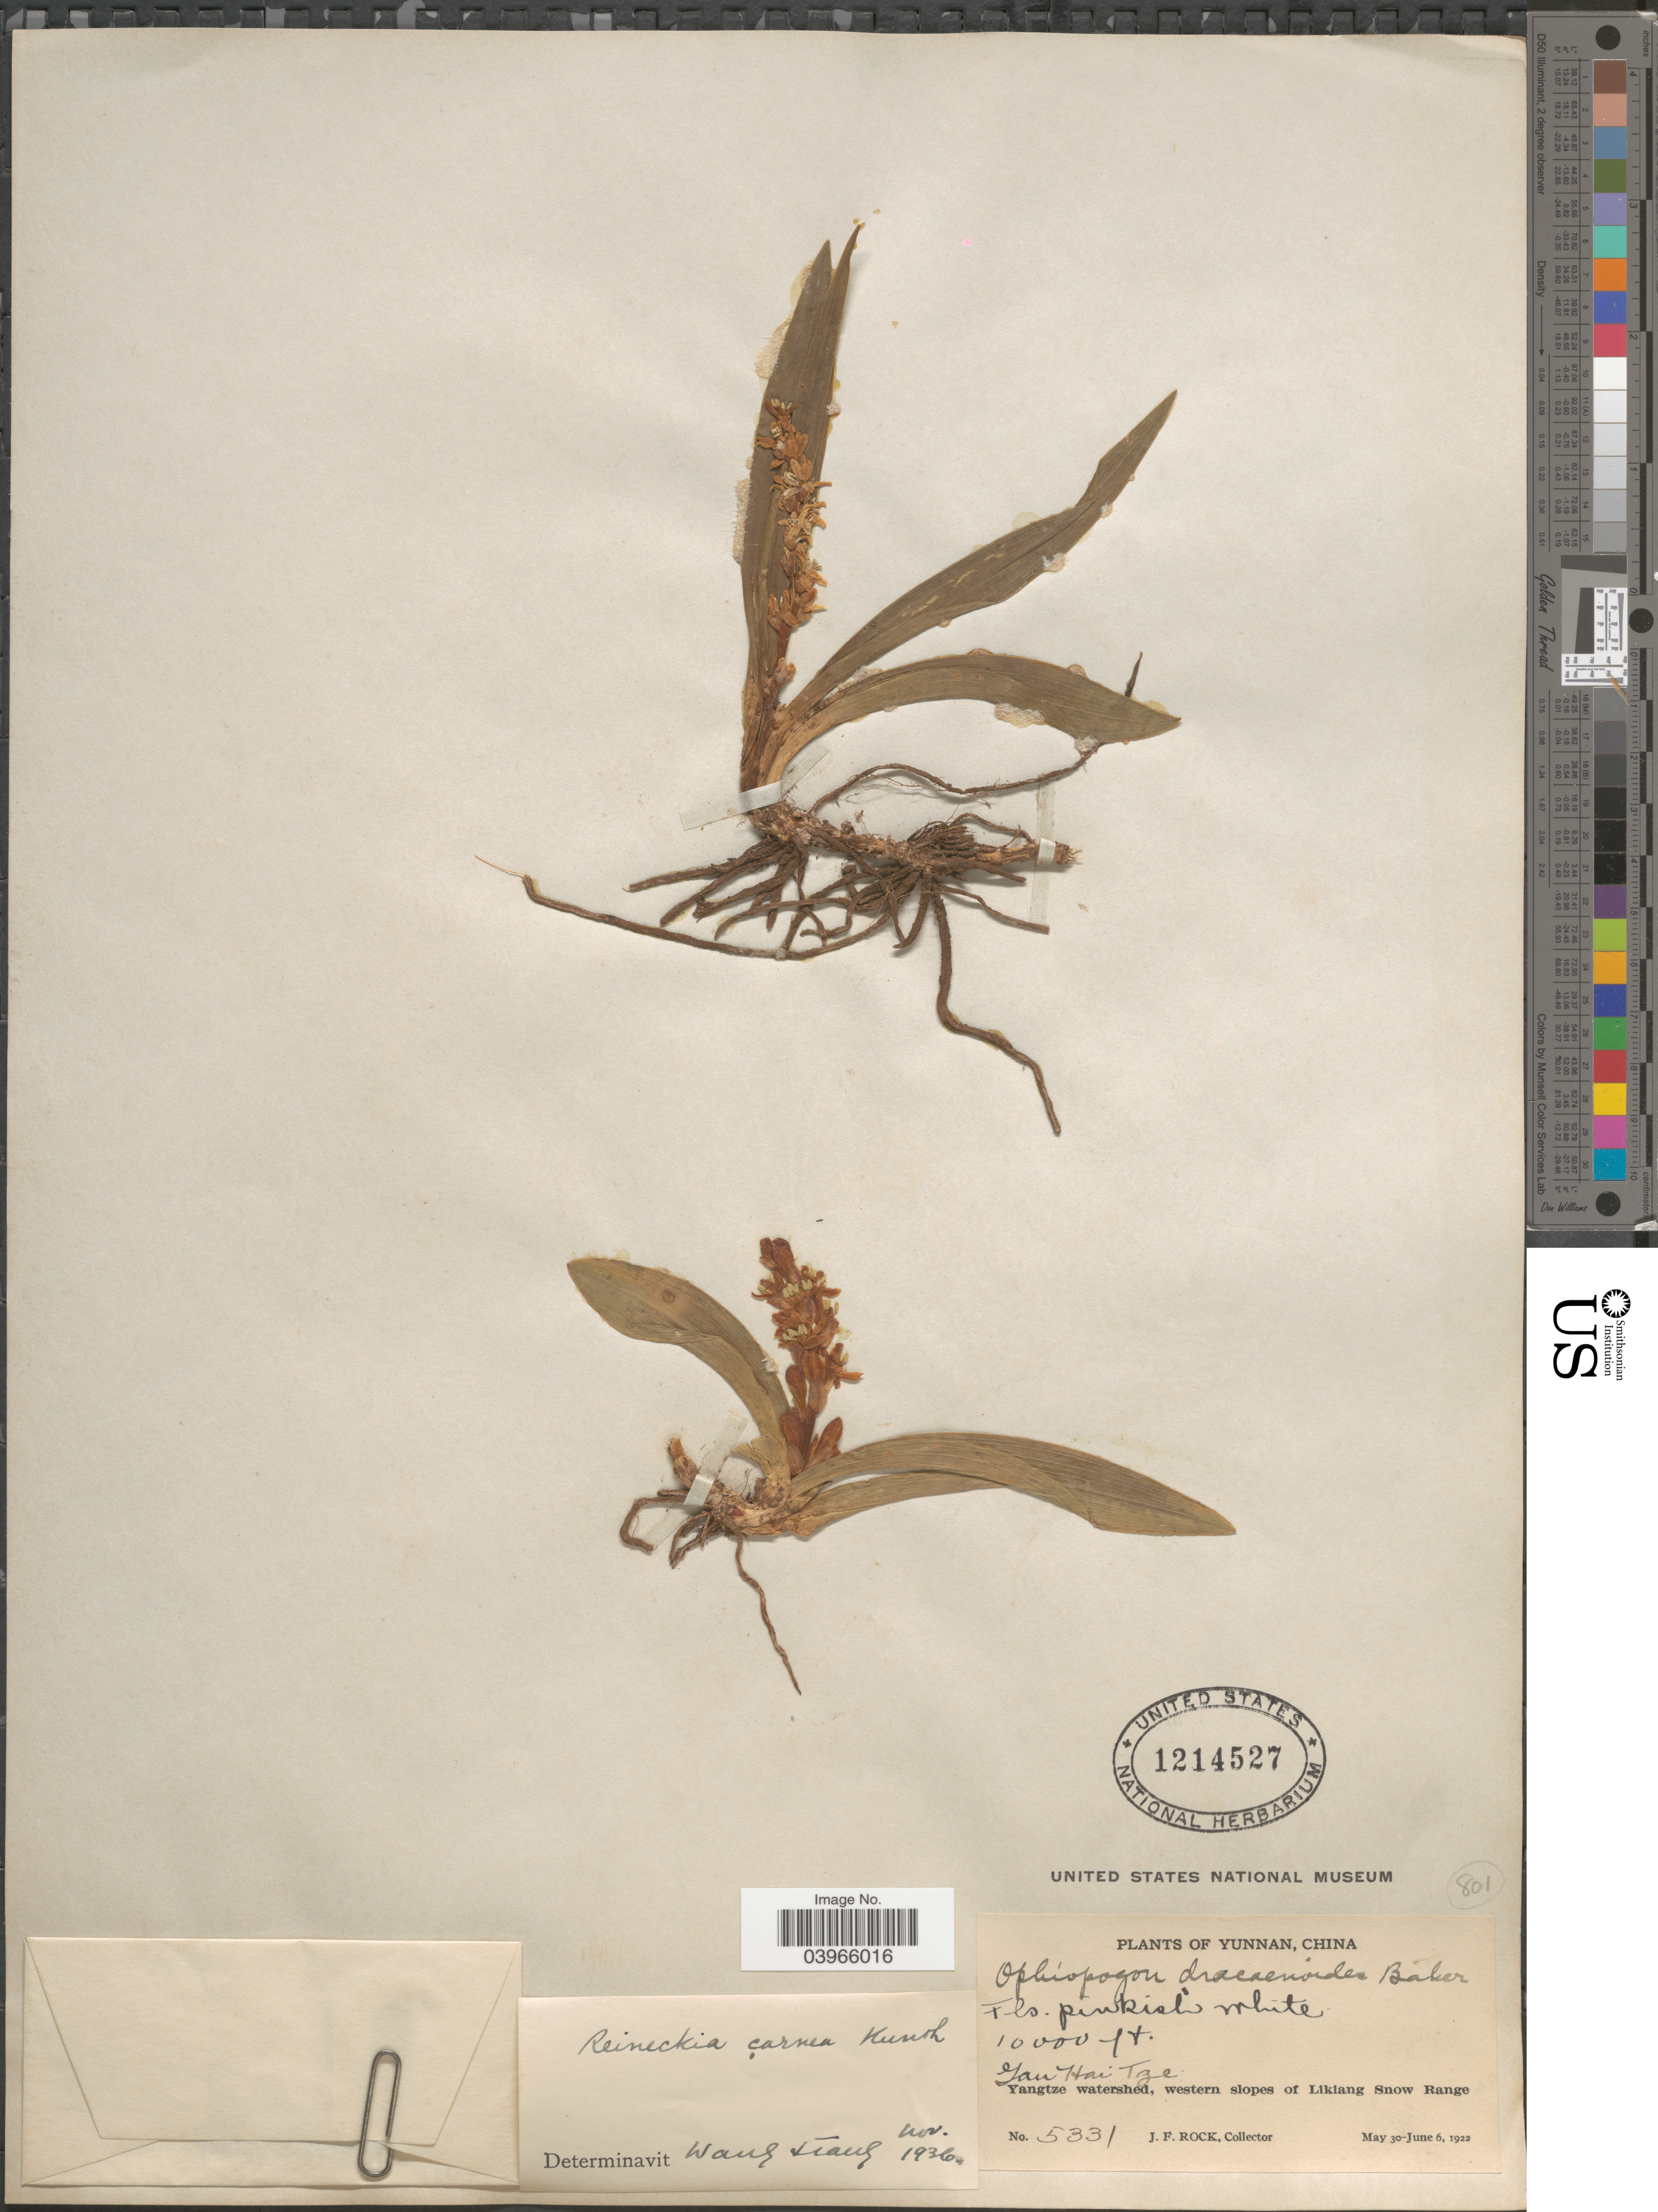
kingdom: Plantae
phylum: Tracheophyta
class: Liliopsida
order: Asparagales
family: Asparagaceae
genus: Reineckea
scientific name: Reineckea carnea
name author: (Andrews) Kunth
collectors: J. Rock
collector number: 5331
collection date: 1922-05-30/1922-06-06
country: China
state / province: Yunnan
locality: Gan Hai Tze. Yangtze watershed, western slopes of Likiang Snow Range.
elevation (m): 3048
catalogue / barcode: US 1214527